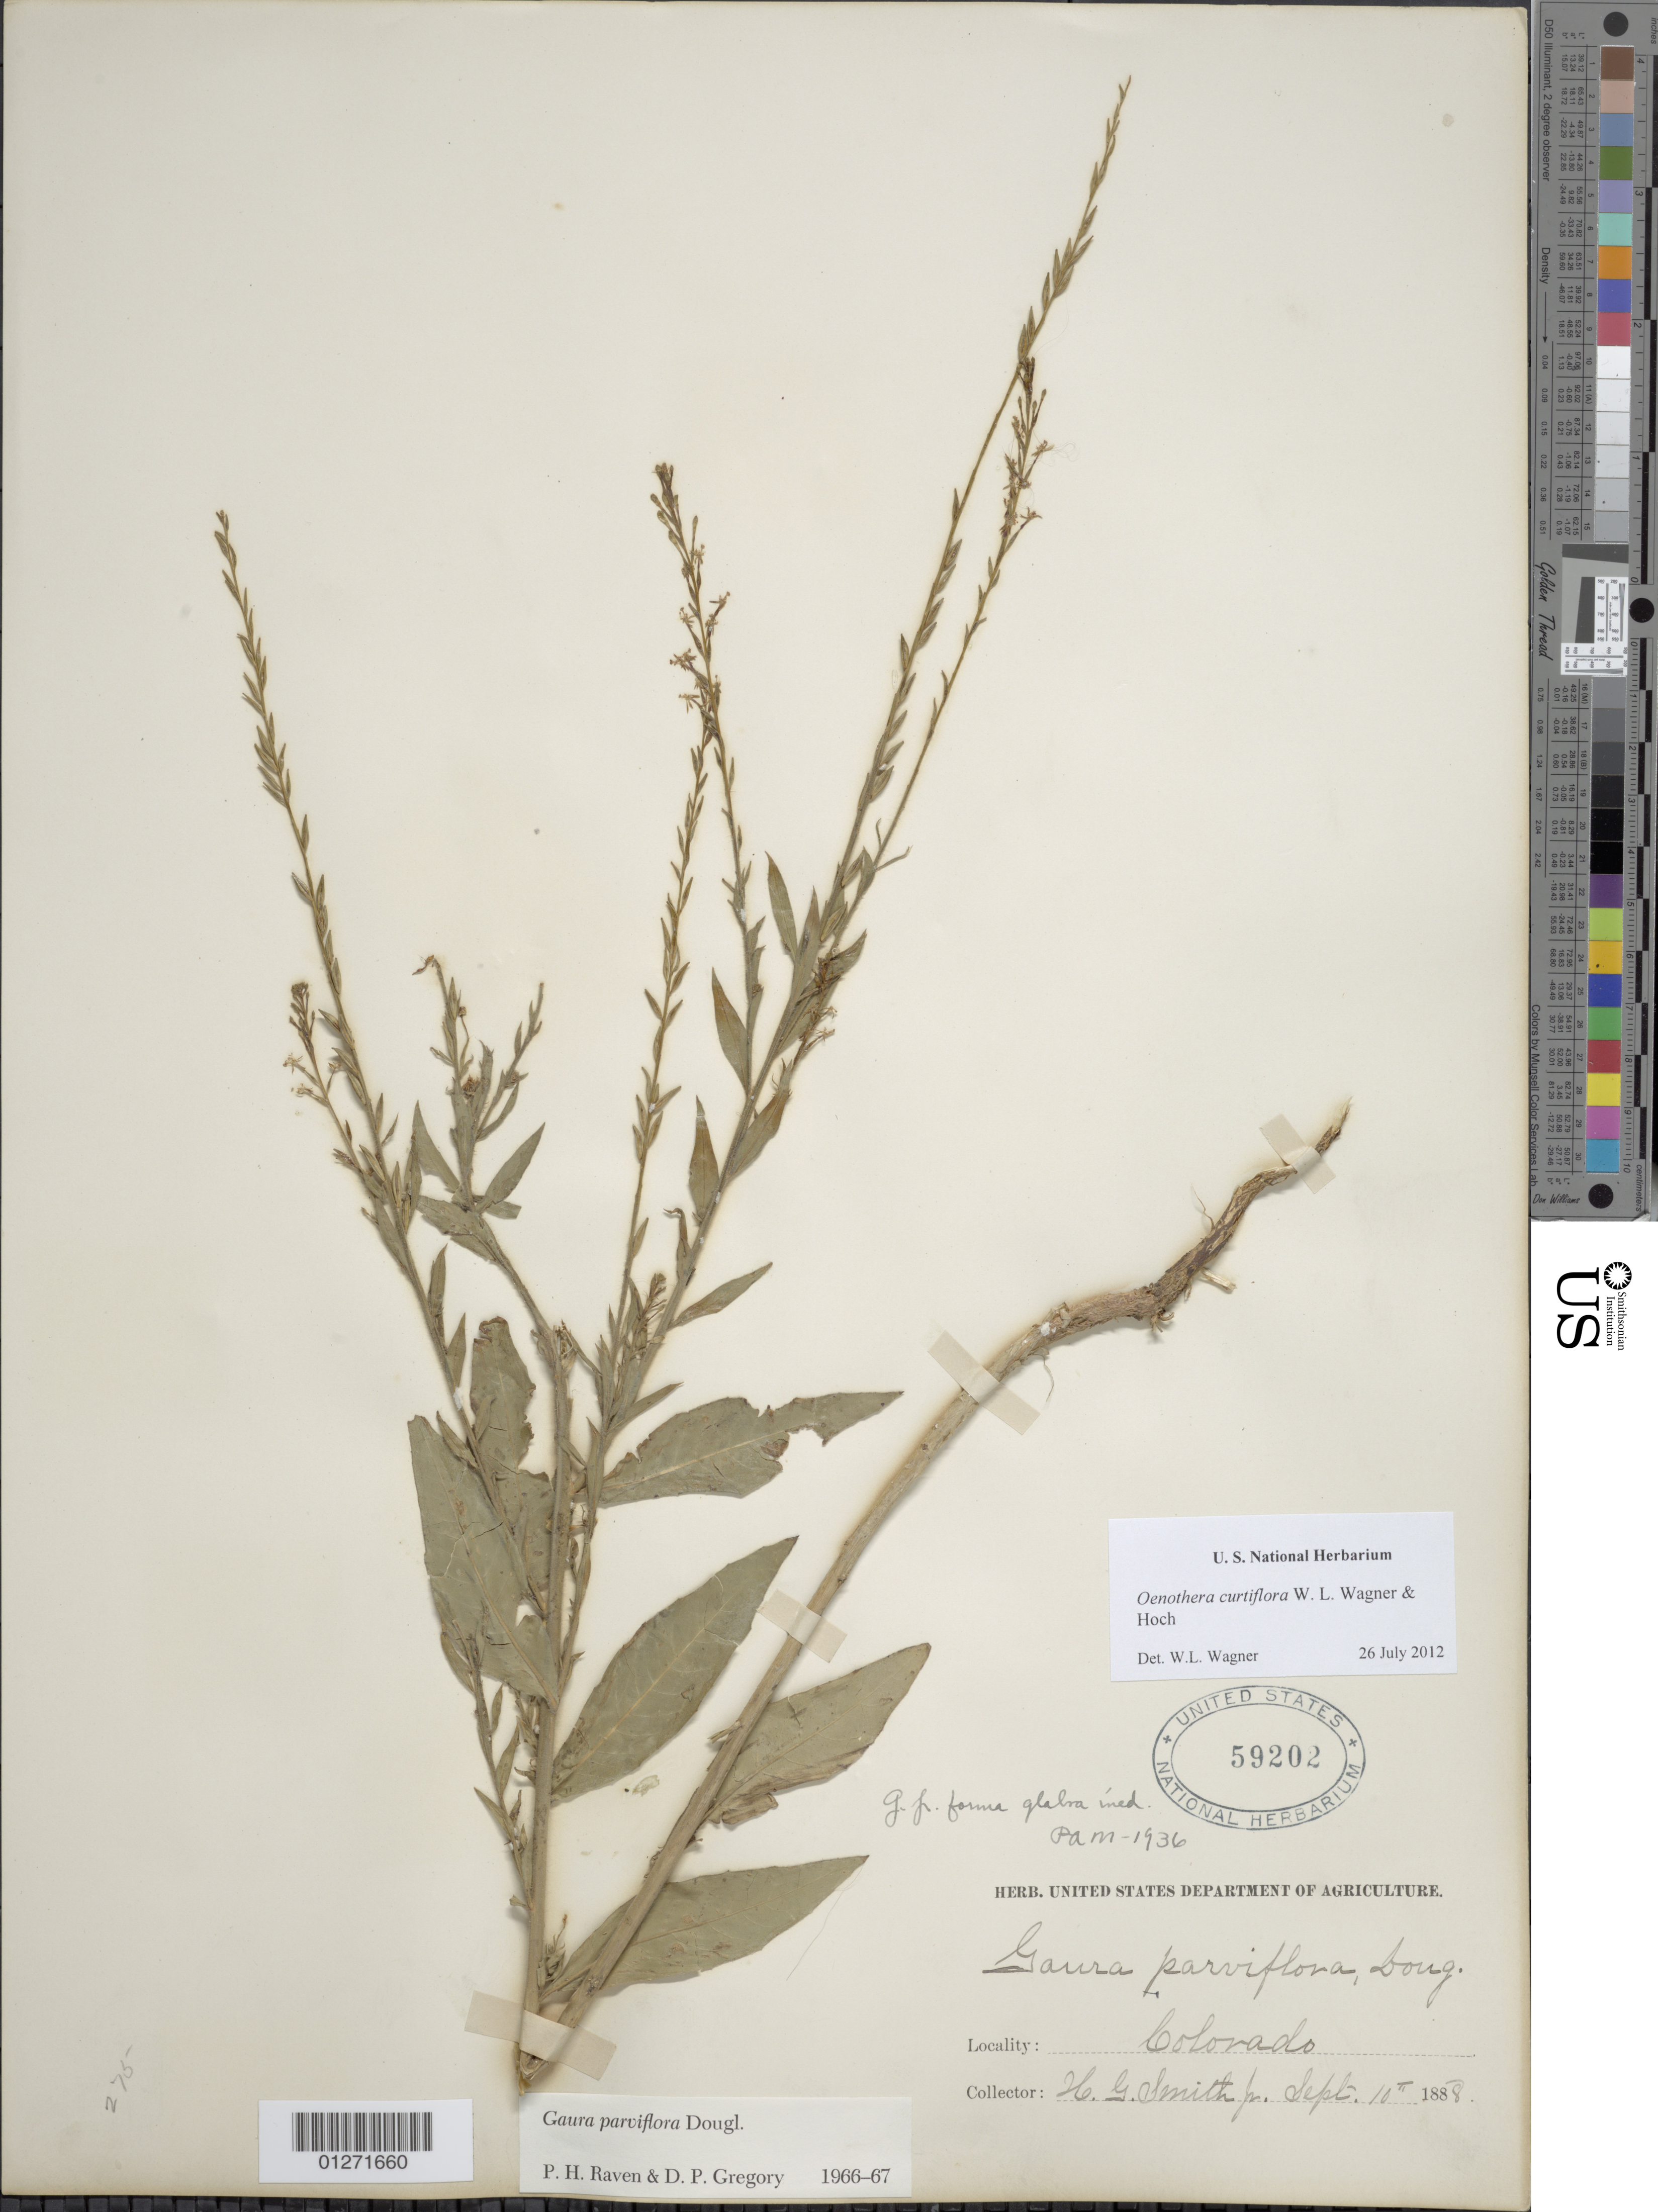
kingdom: Plantae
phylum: Tracheophyta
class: Magnoliopsida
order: Myrtales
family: Onagraceae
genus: Oenothera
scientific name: Oenothera curtiflora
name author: W.L. Wagner & Hoch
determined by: Wagner, W. L., (BOT), Smithsonian Institution - National Museum of Natural History (UNITED STATES)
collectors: H. G. Smith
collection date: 1888-09-10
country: United States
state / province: Colorado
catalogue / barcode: US 59202